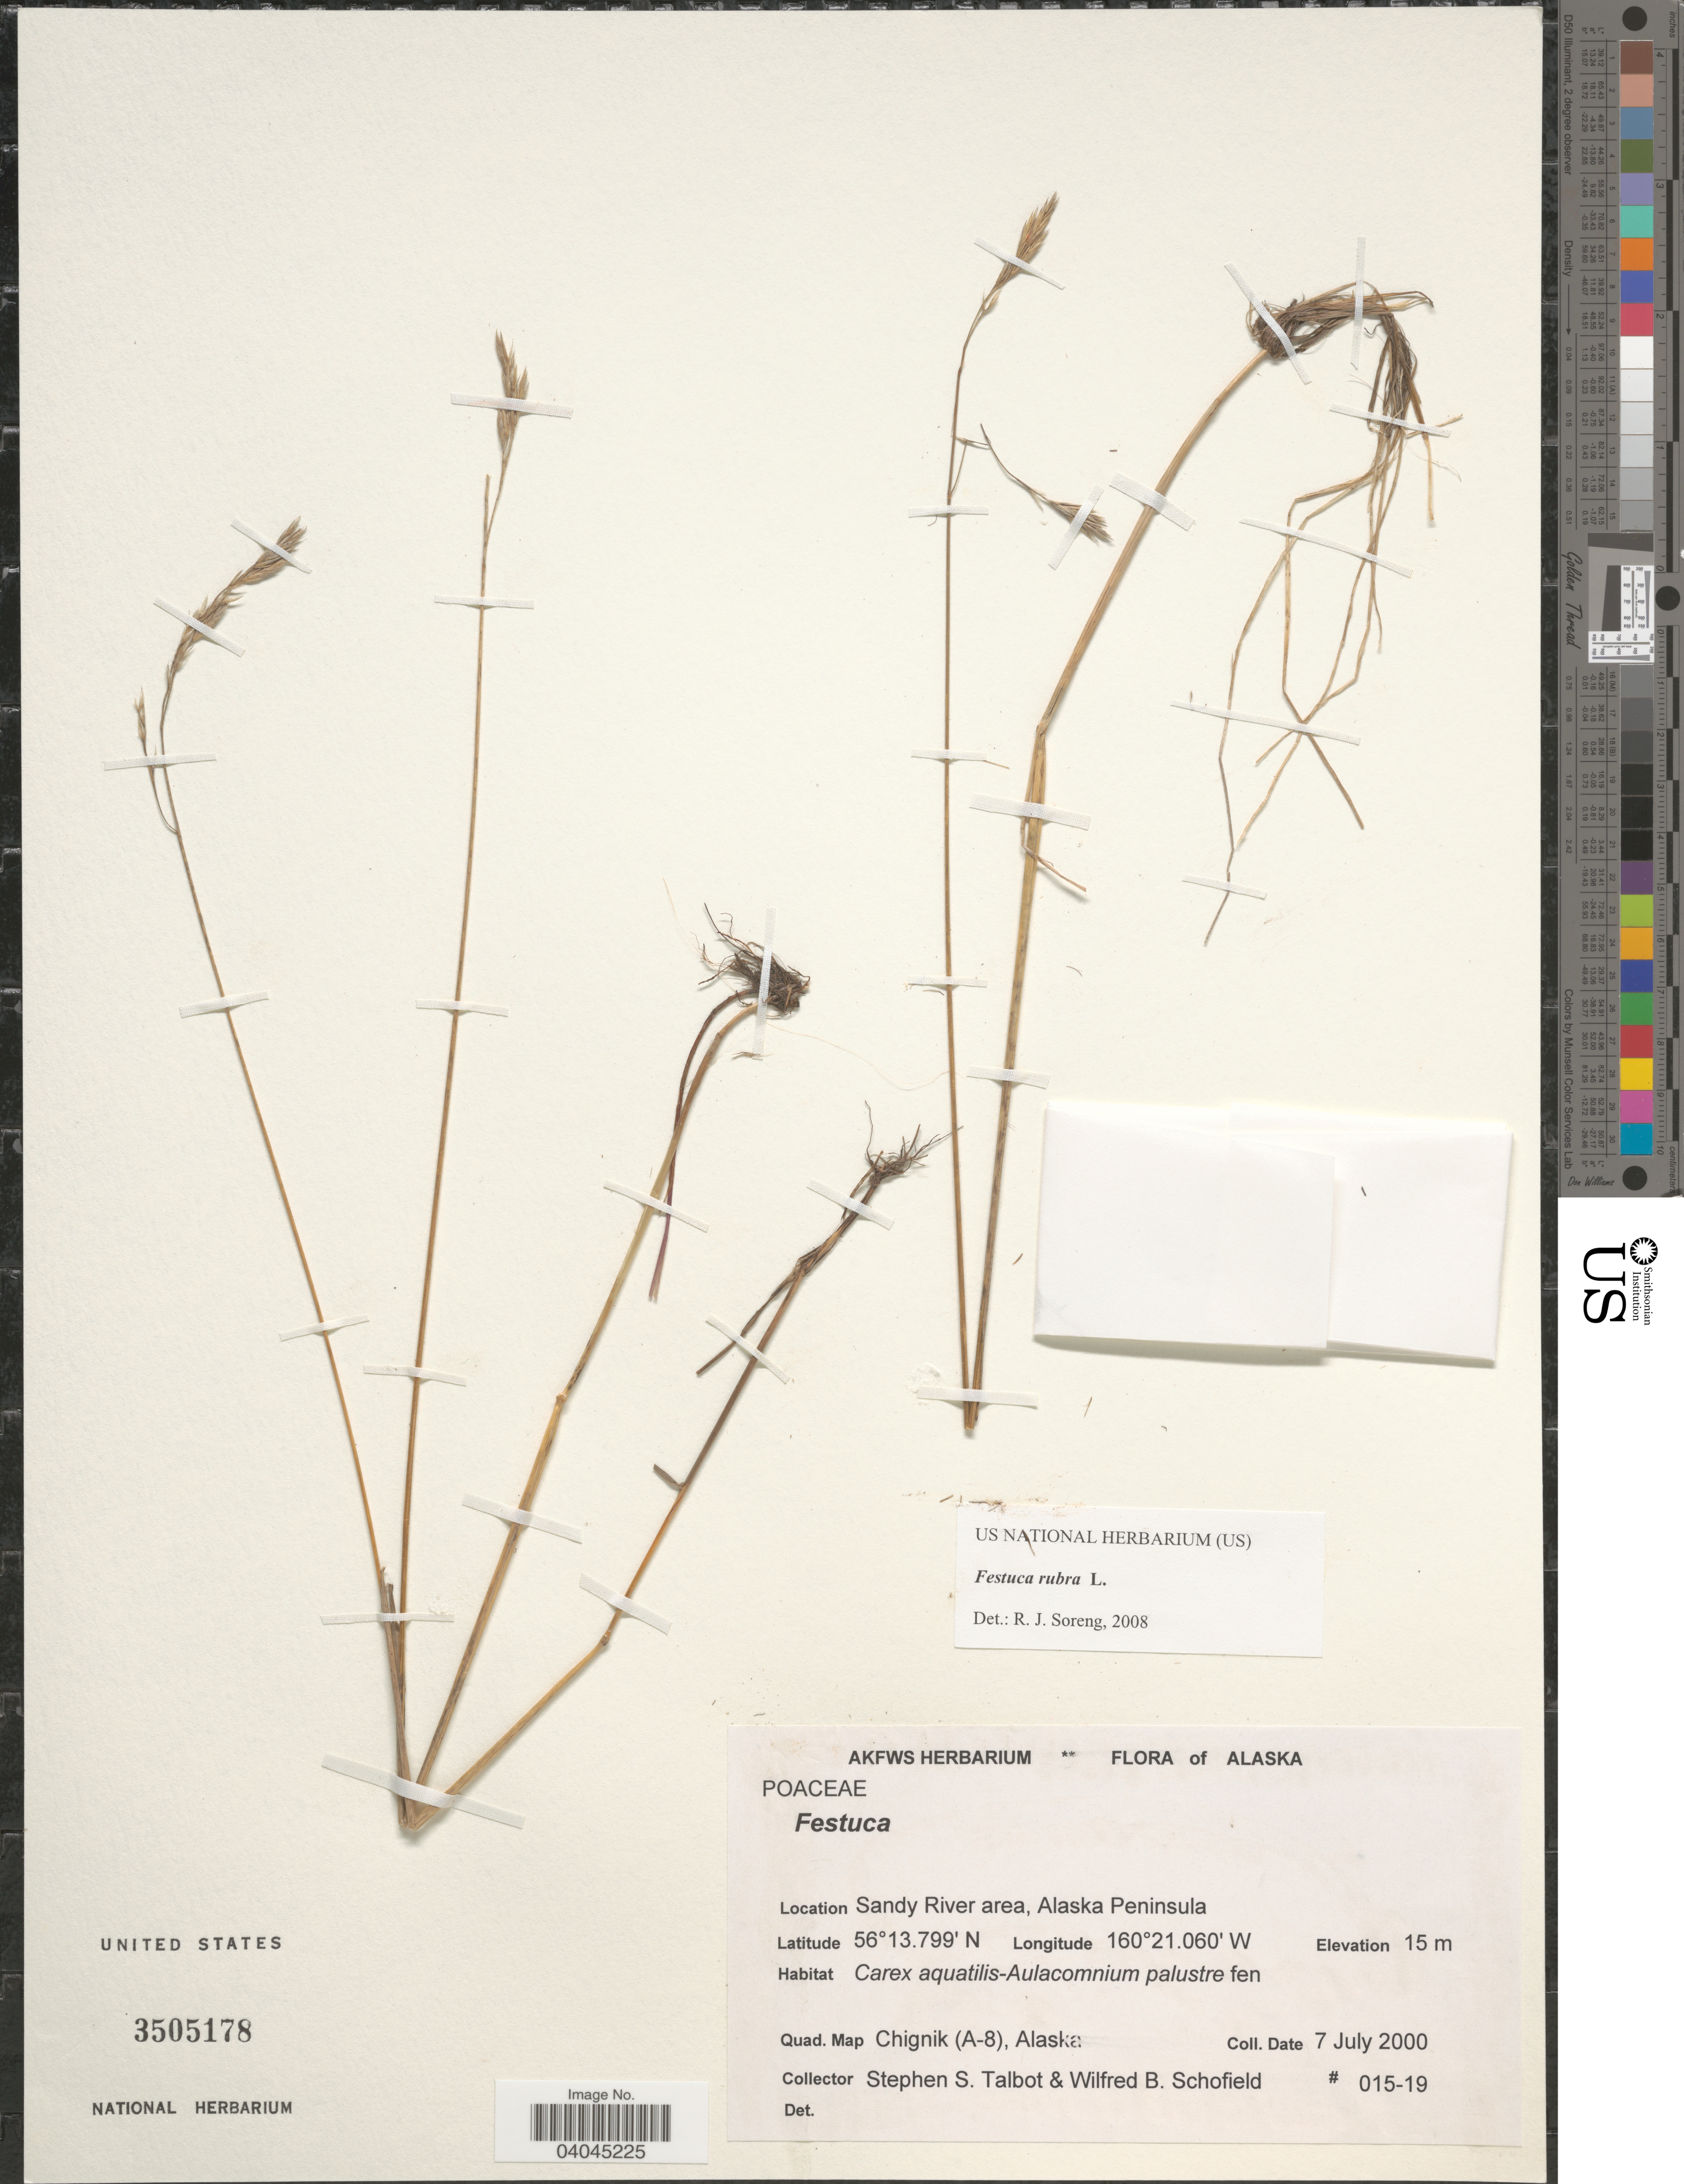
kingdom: Plantae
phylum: Tracheophyta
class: Liliopsida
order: Poales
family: Poaceae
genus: Festuca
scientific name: Festuca rubra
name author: L.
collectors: S. S. Talbot & W. Schofield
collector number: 015-19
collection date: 2000-07-07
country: United States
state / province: Alaska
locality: Sandy River area, Alaska Peninsula. Quad. Map Chignik (A-8).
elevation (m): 15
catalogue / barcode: US 3505178